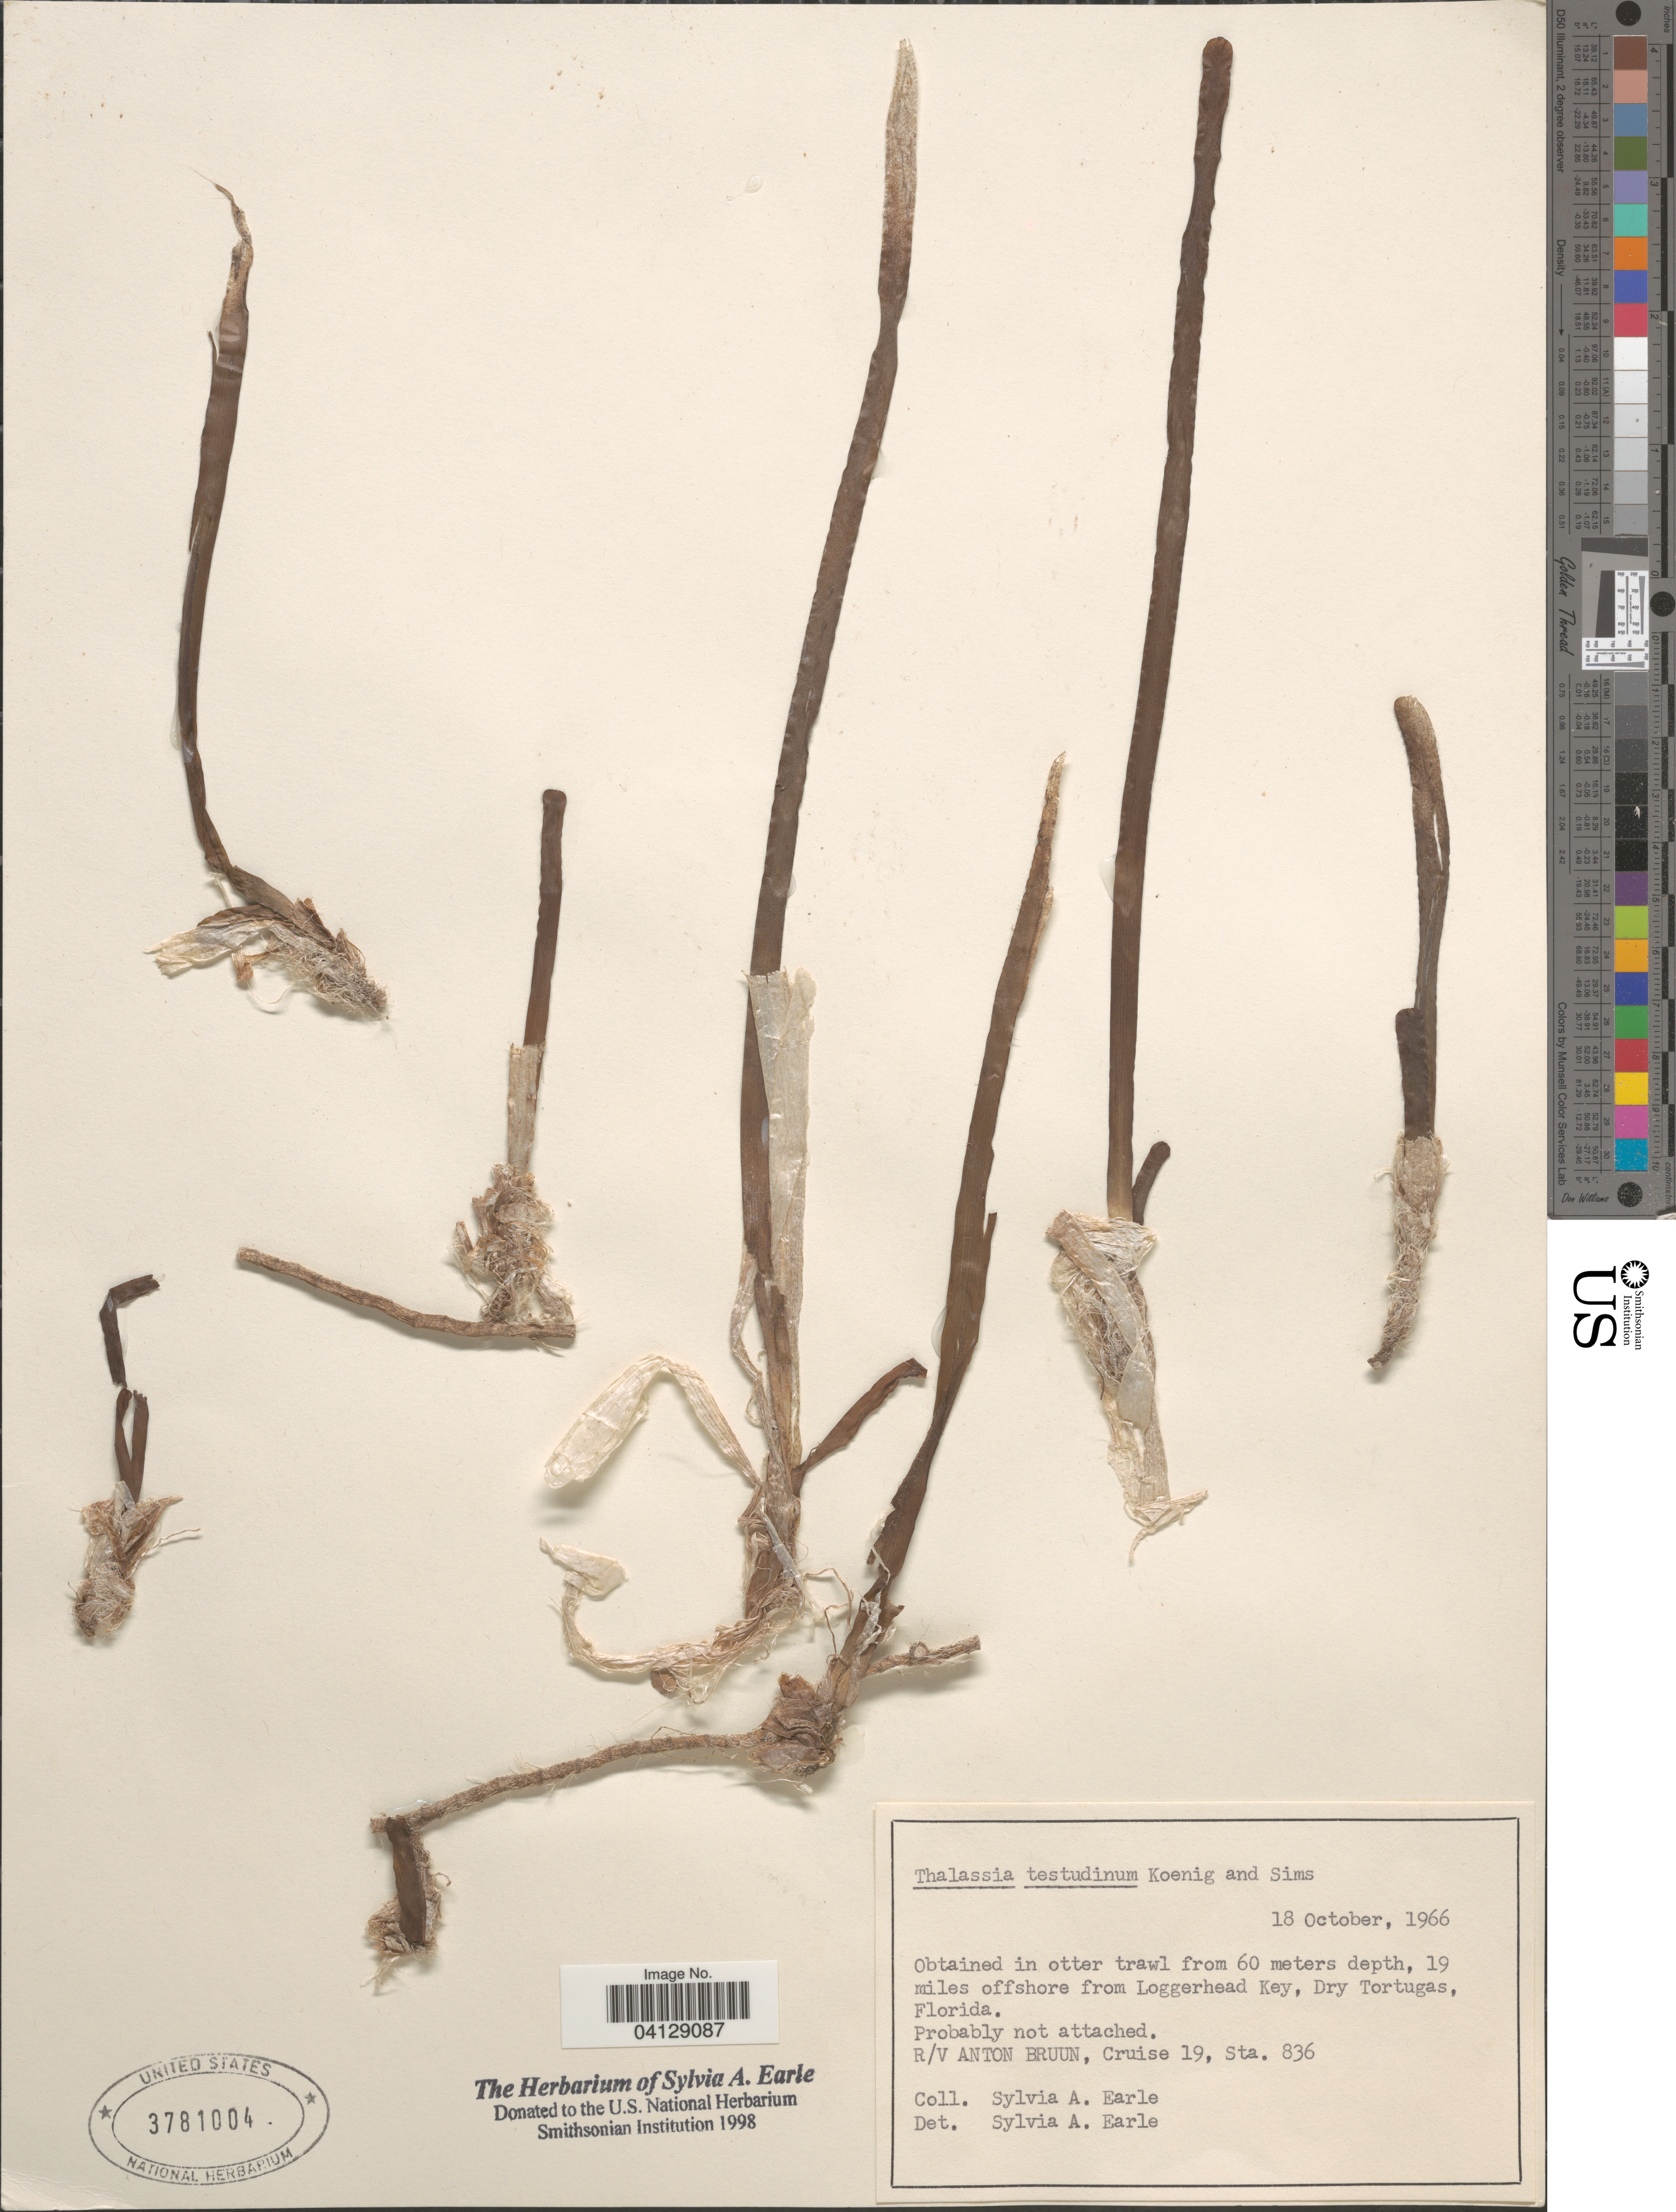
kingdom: Plantae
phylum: Tracheophyta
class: Liliopsida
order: Alismatales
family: Hydrocharitaceae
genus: Thalassia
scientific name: Thalassia testudinum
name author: Banks & Sol. ex K.D. Koenig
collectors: S. A. Earle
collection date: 1966-10-18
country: United States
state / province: Florida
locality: Obtained in otter trawl from 60 meters depth, 19 miles offshore from Loggerhead Key, Dry Tortugas. R/V Anton Bruun, Cruise 19, Sta. 836.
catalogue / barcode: US 3781004